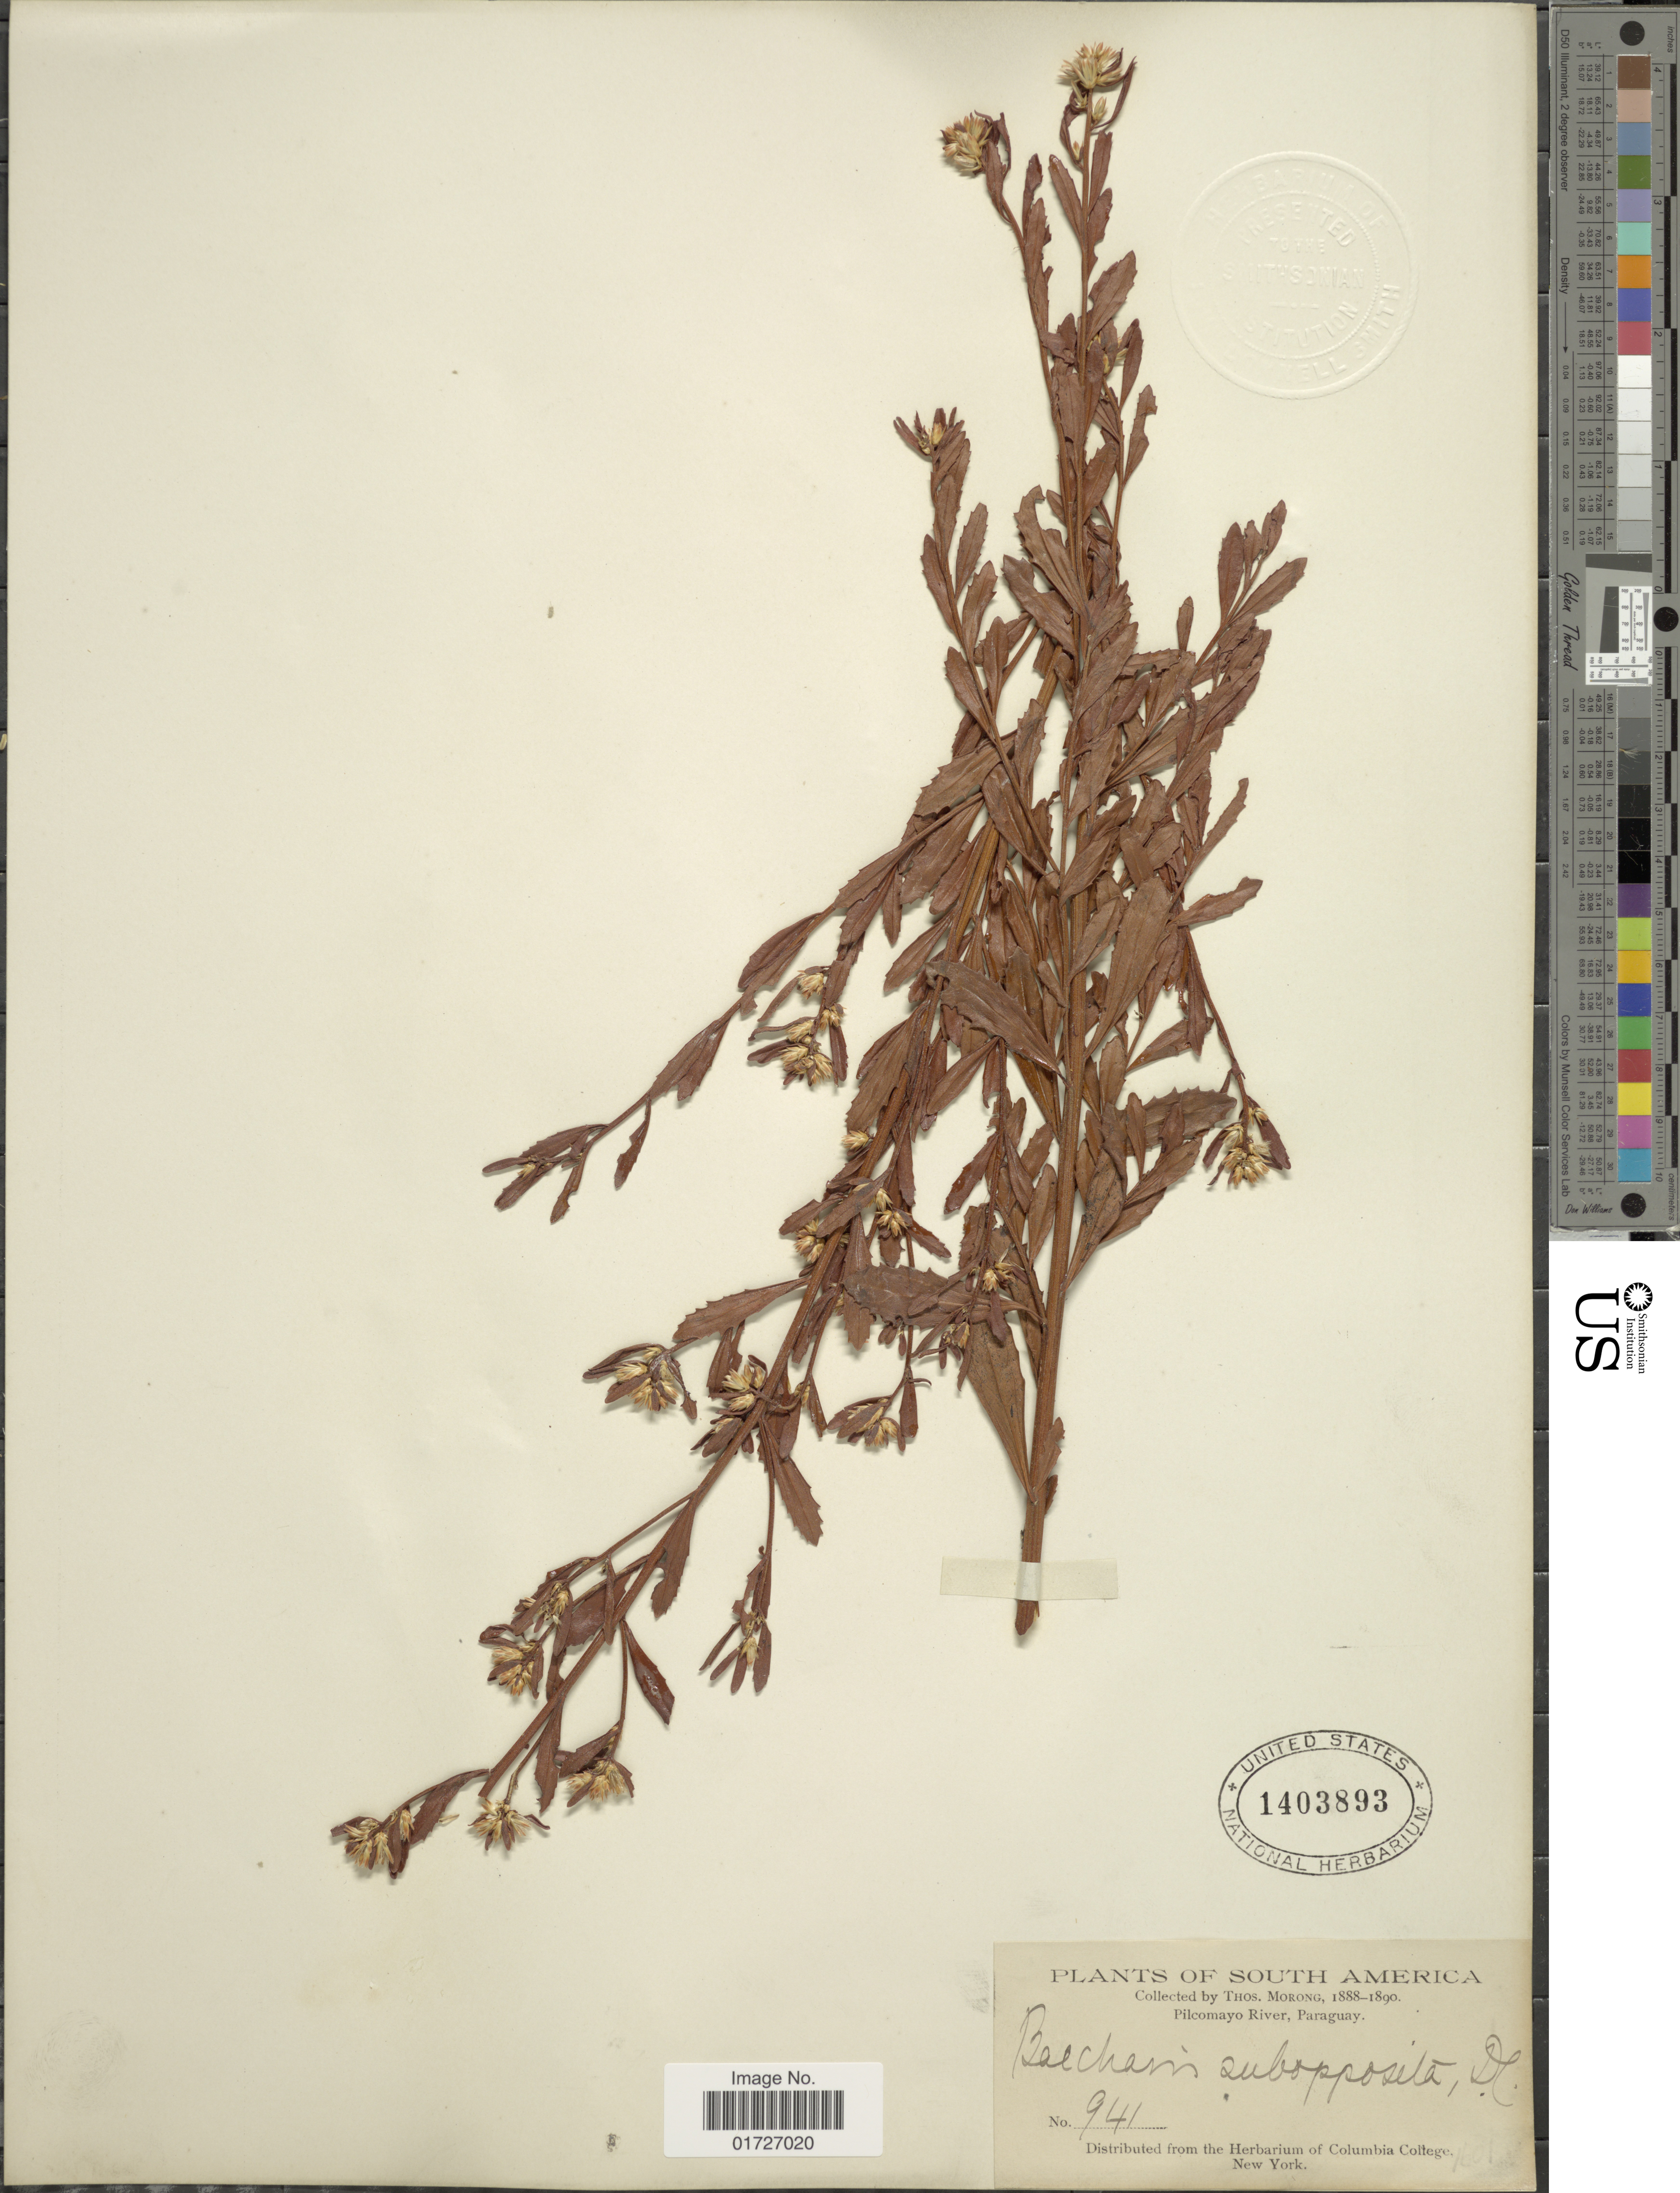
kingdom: Plantae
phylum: Tracheophyta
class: Magnoliopsida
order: Asterales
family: Asteraceae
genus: Baccharis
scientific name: Baccharis sp.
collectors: ex herb. T. Morong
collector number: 941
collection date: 1888/1890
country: Paraguay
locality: South America, Pilcomayo River.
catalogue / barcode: US 1403893